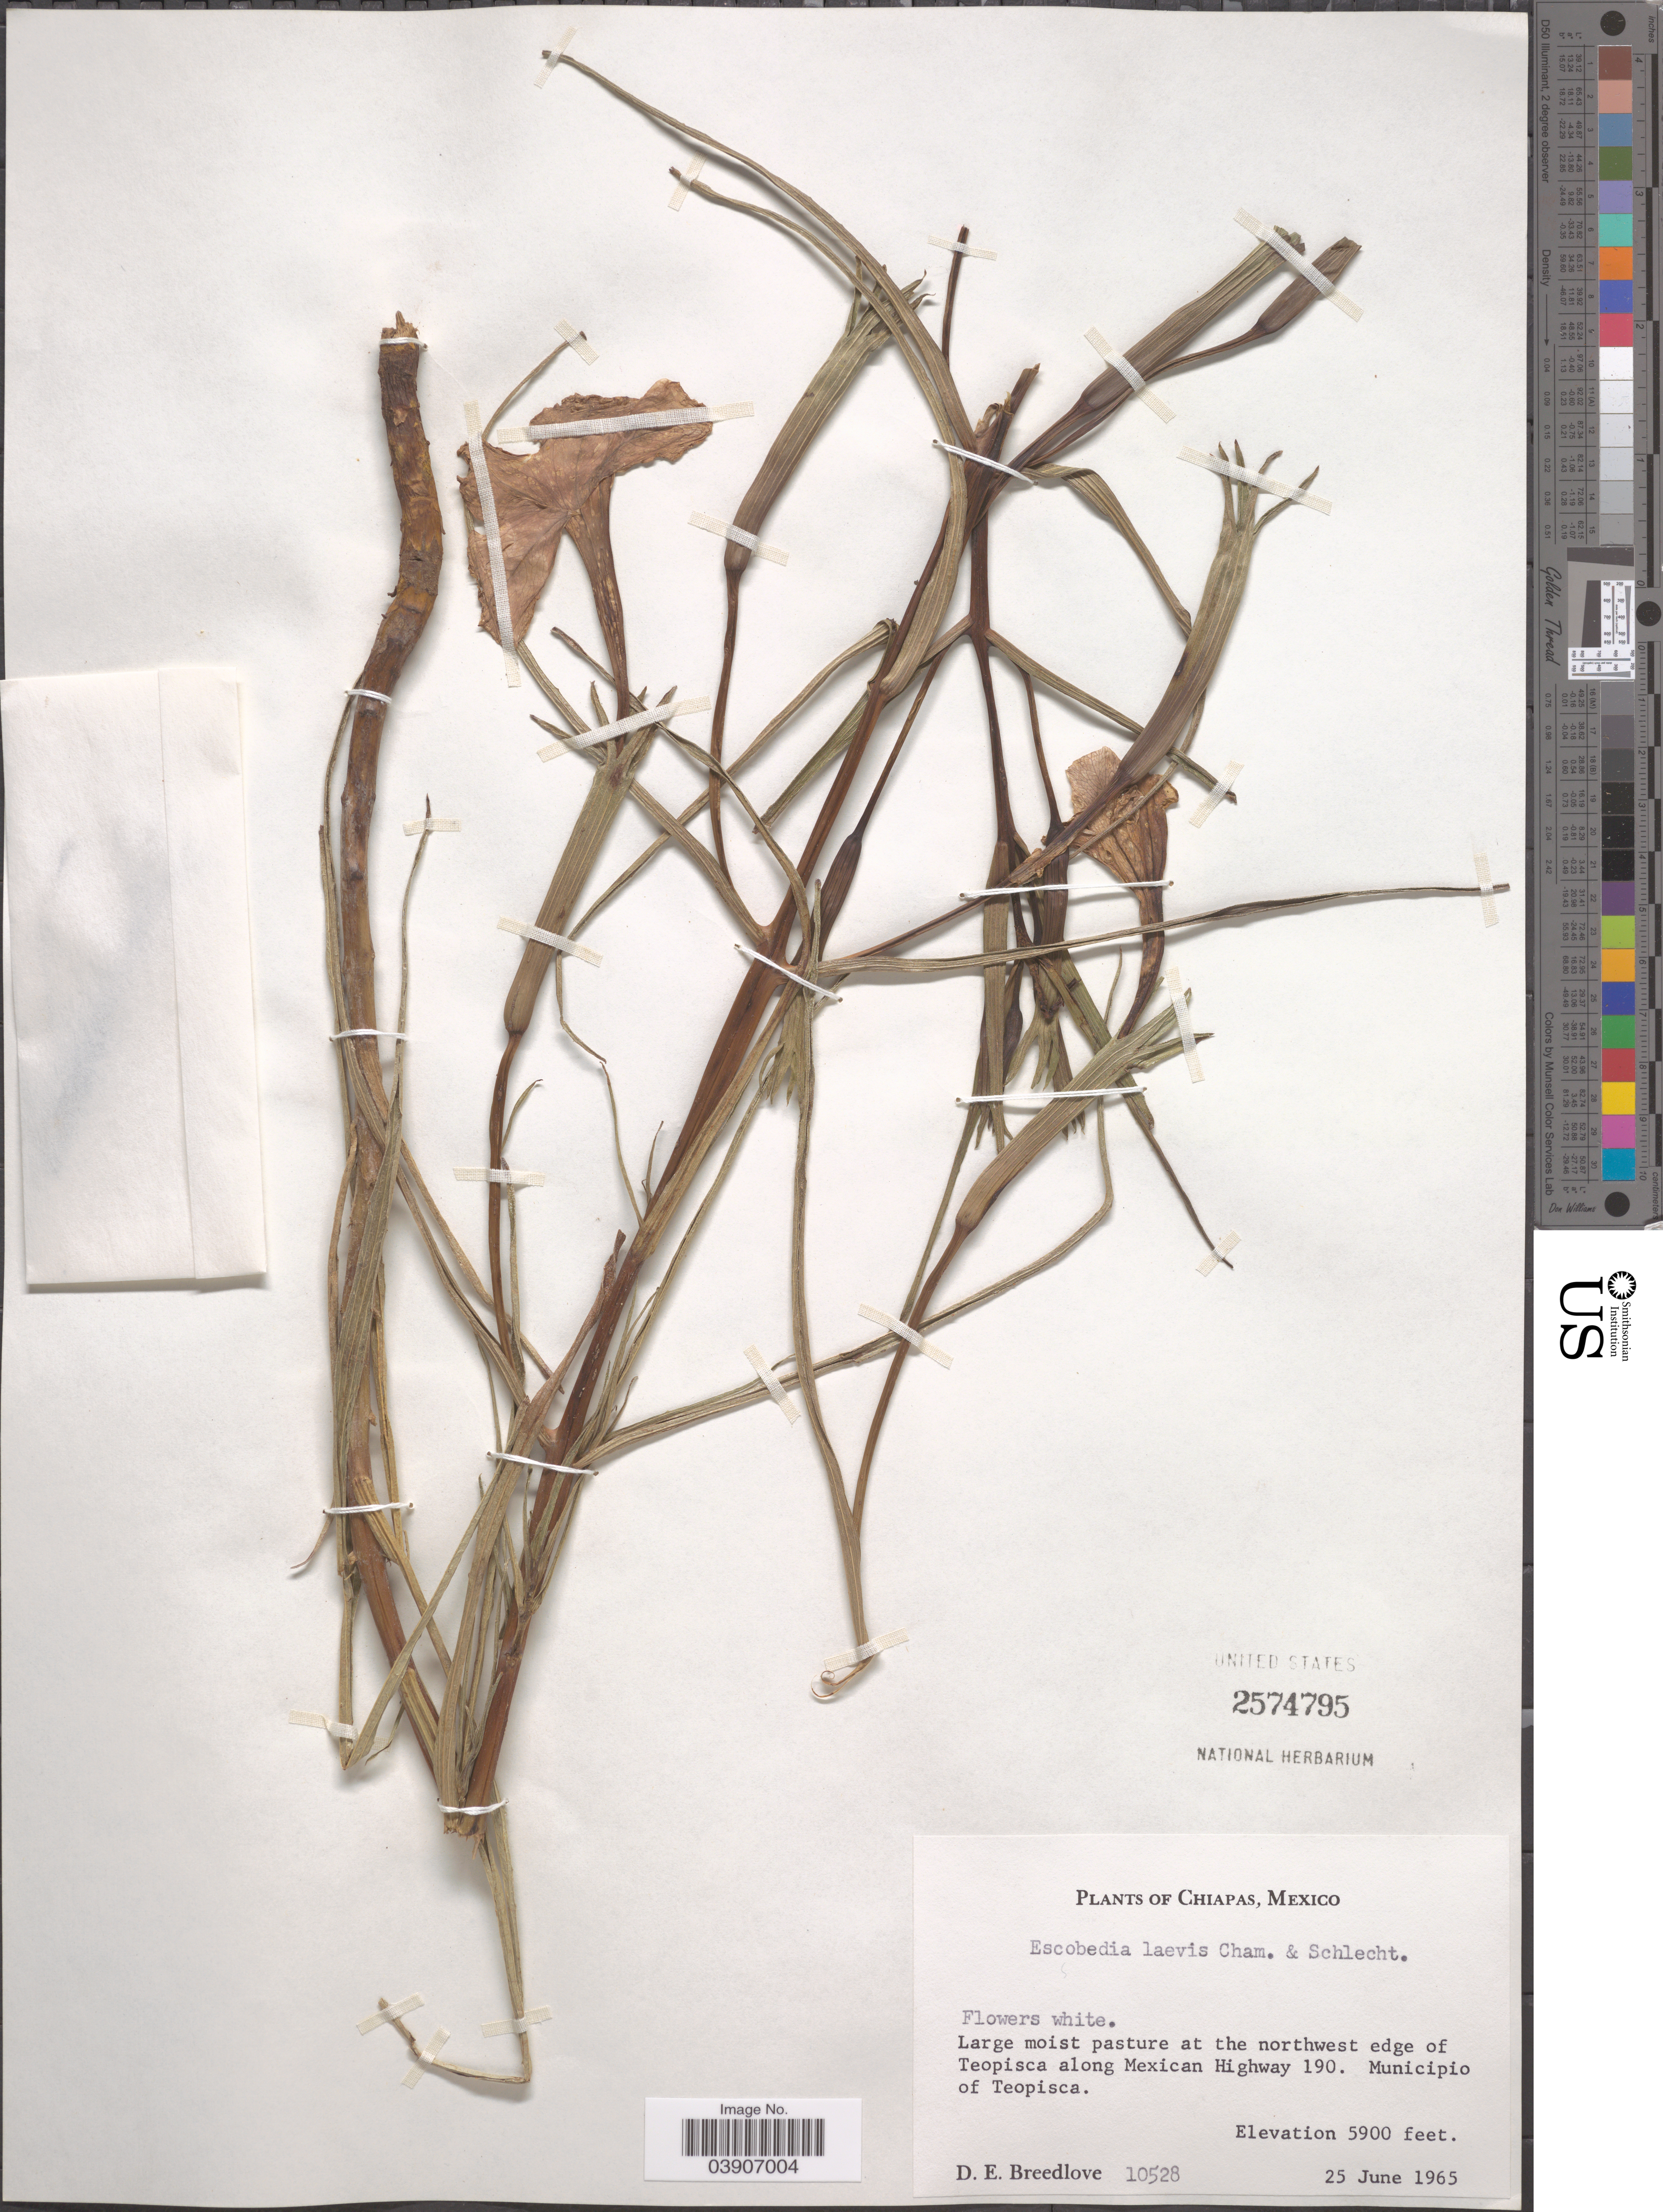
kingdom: Plantae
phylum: Tracheophyta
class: Magnoliopsida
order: Lamiales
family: Orobanchaceae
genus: Escobedia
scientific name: Escobedia laevis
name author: Schltdl. & Cham.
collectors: D. E. Breedlove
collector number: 10528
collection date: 1965-06-25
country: Mexico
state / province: Chiapas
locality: At the northwest edge of Teopisca along Mexican Highway 190. Municipio of Teopisca.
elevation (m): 1798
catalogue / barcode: US 2574795